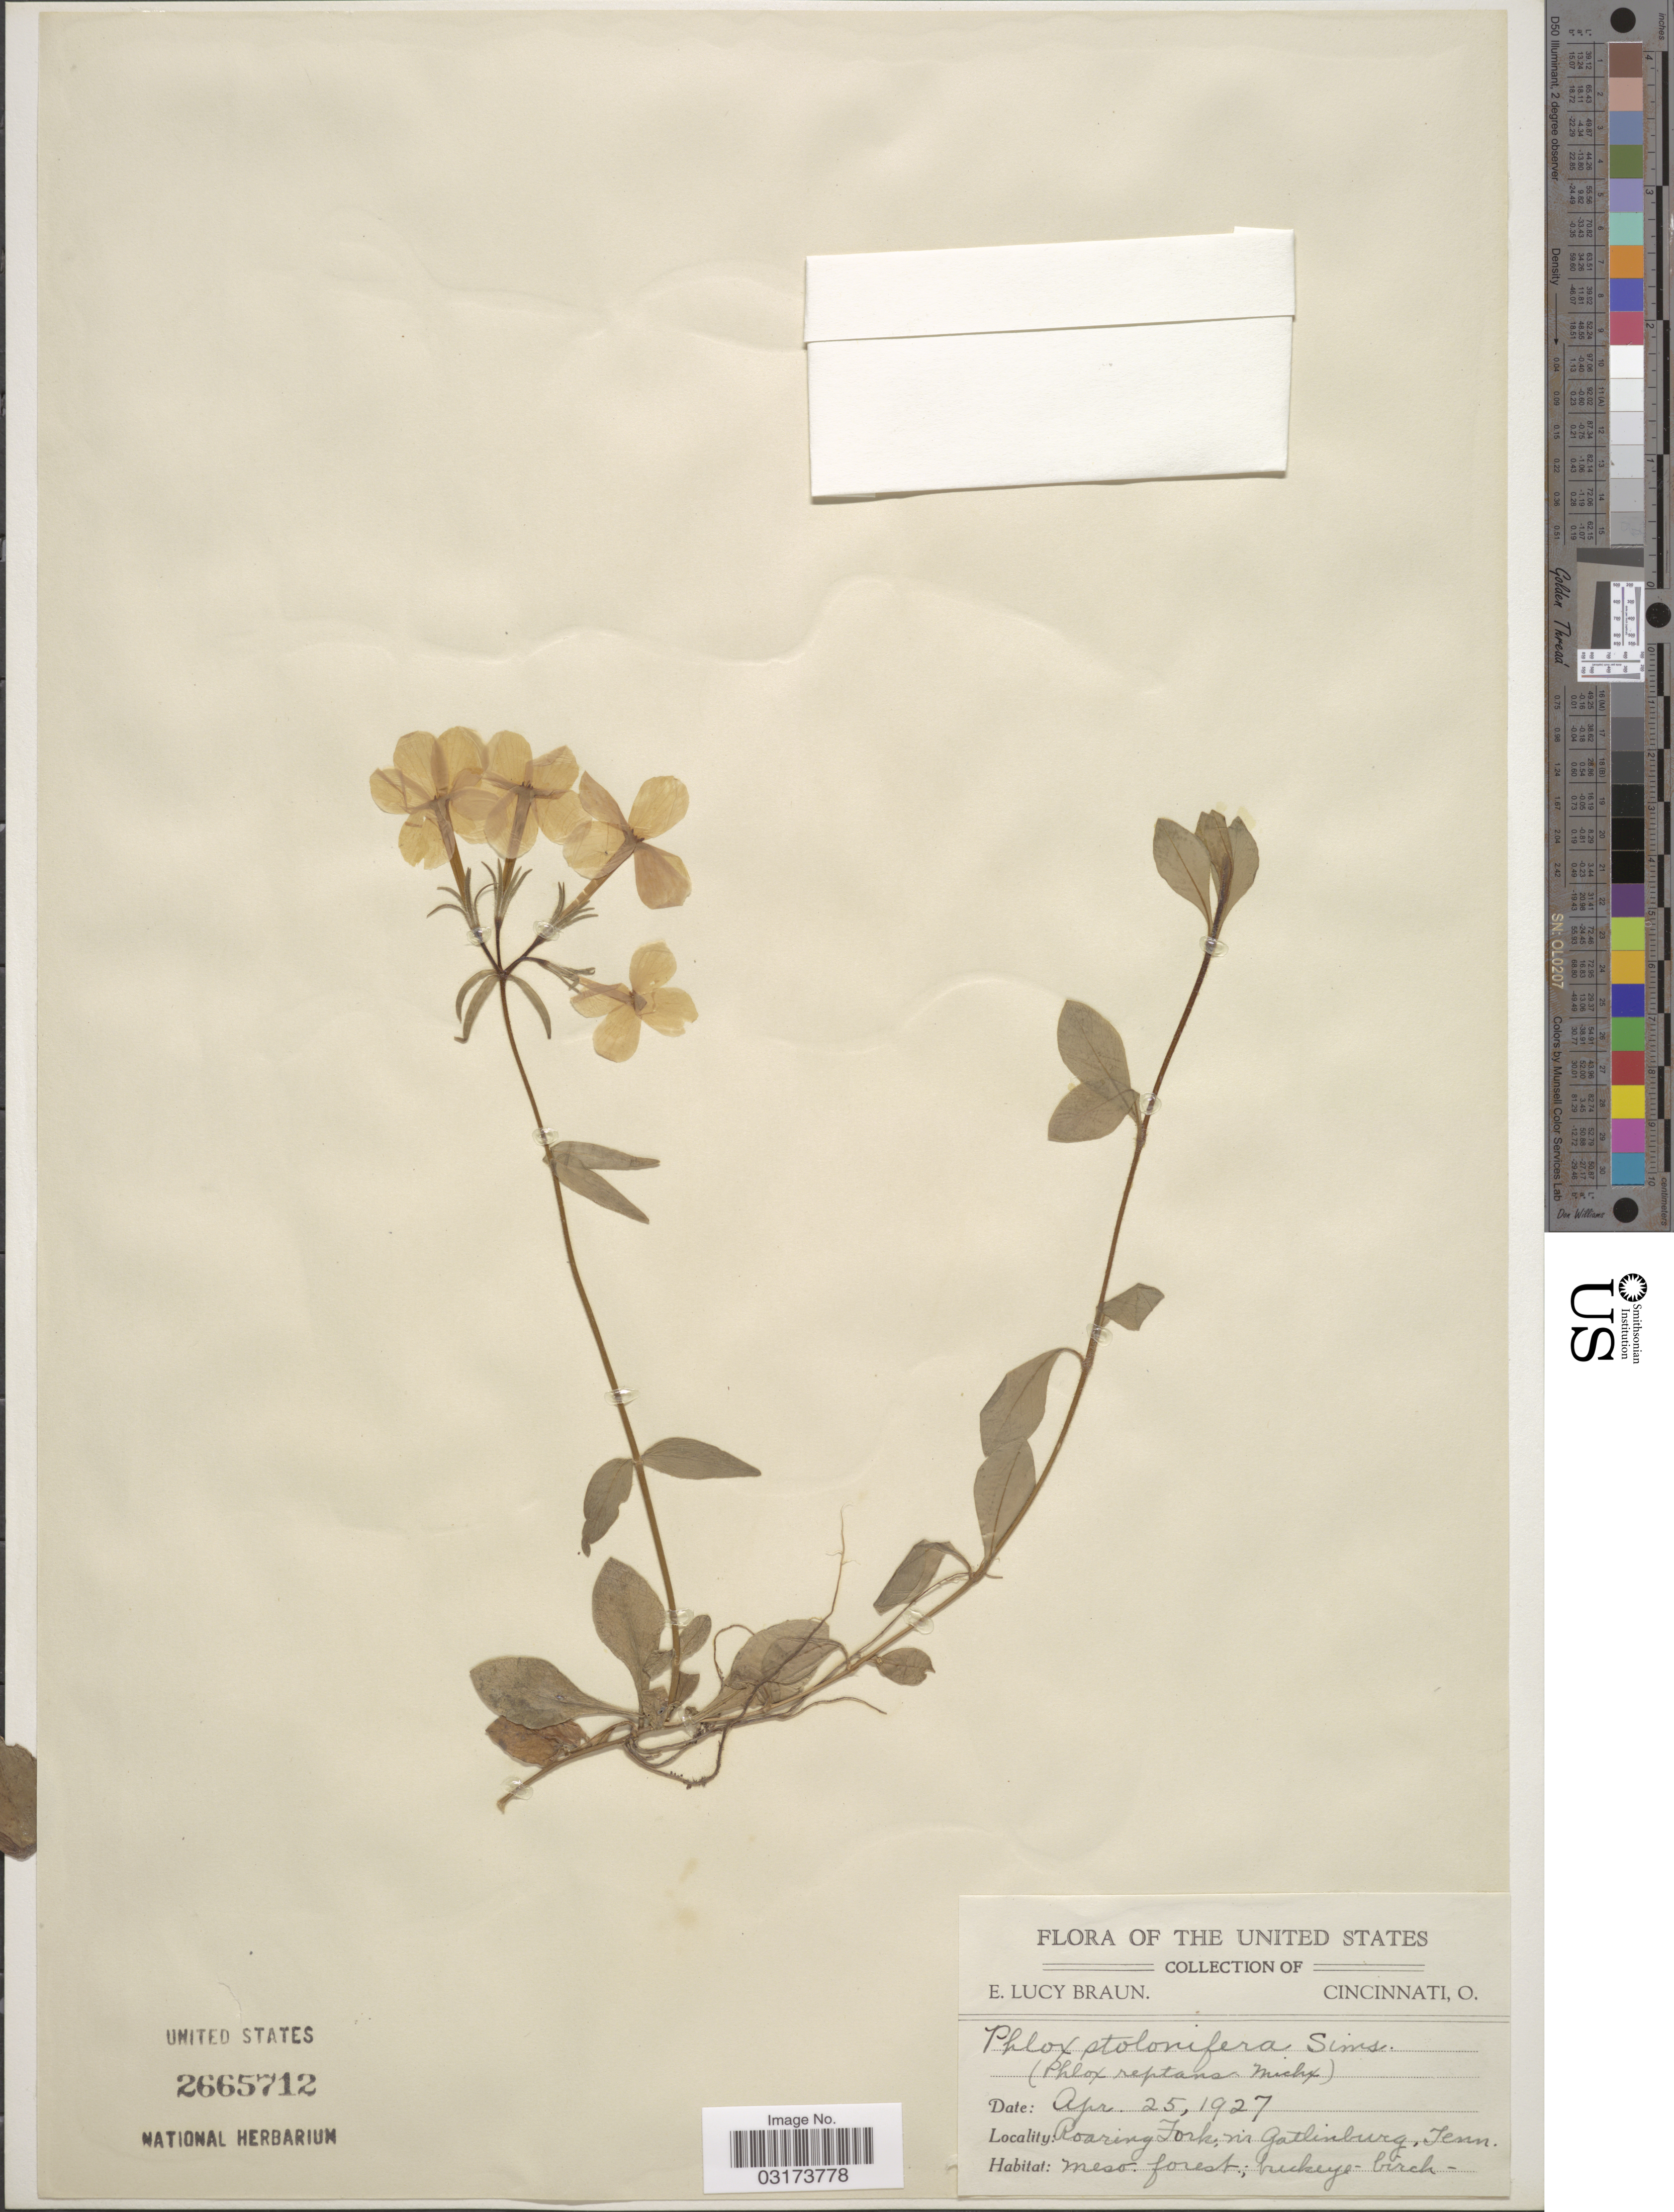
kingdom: Plantae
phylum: Tracheophyta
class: Magnoliopsida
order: Ericales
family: Polemoniaceae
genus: Phlox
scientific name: Phlox stolonifera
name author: Sims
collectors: E. L. Braun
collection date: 1927-04-25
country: United States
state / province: Tennessee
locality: Roaring Fork, n'r Gatlinburg.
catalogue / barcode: US 2665712